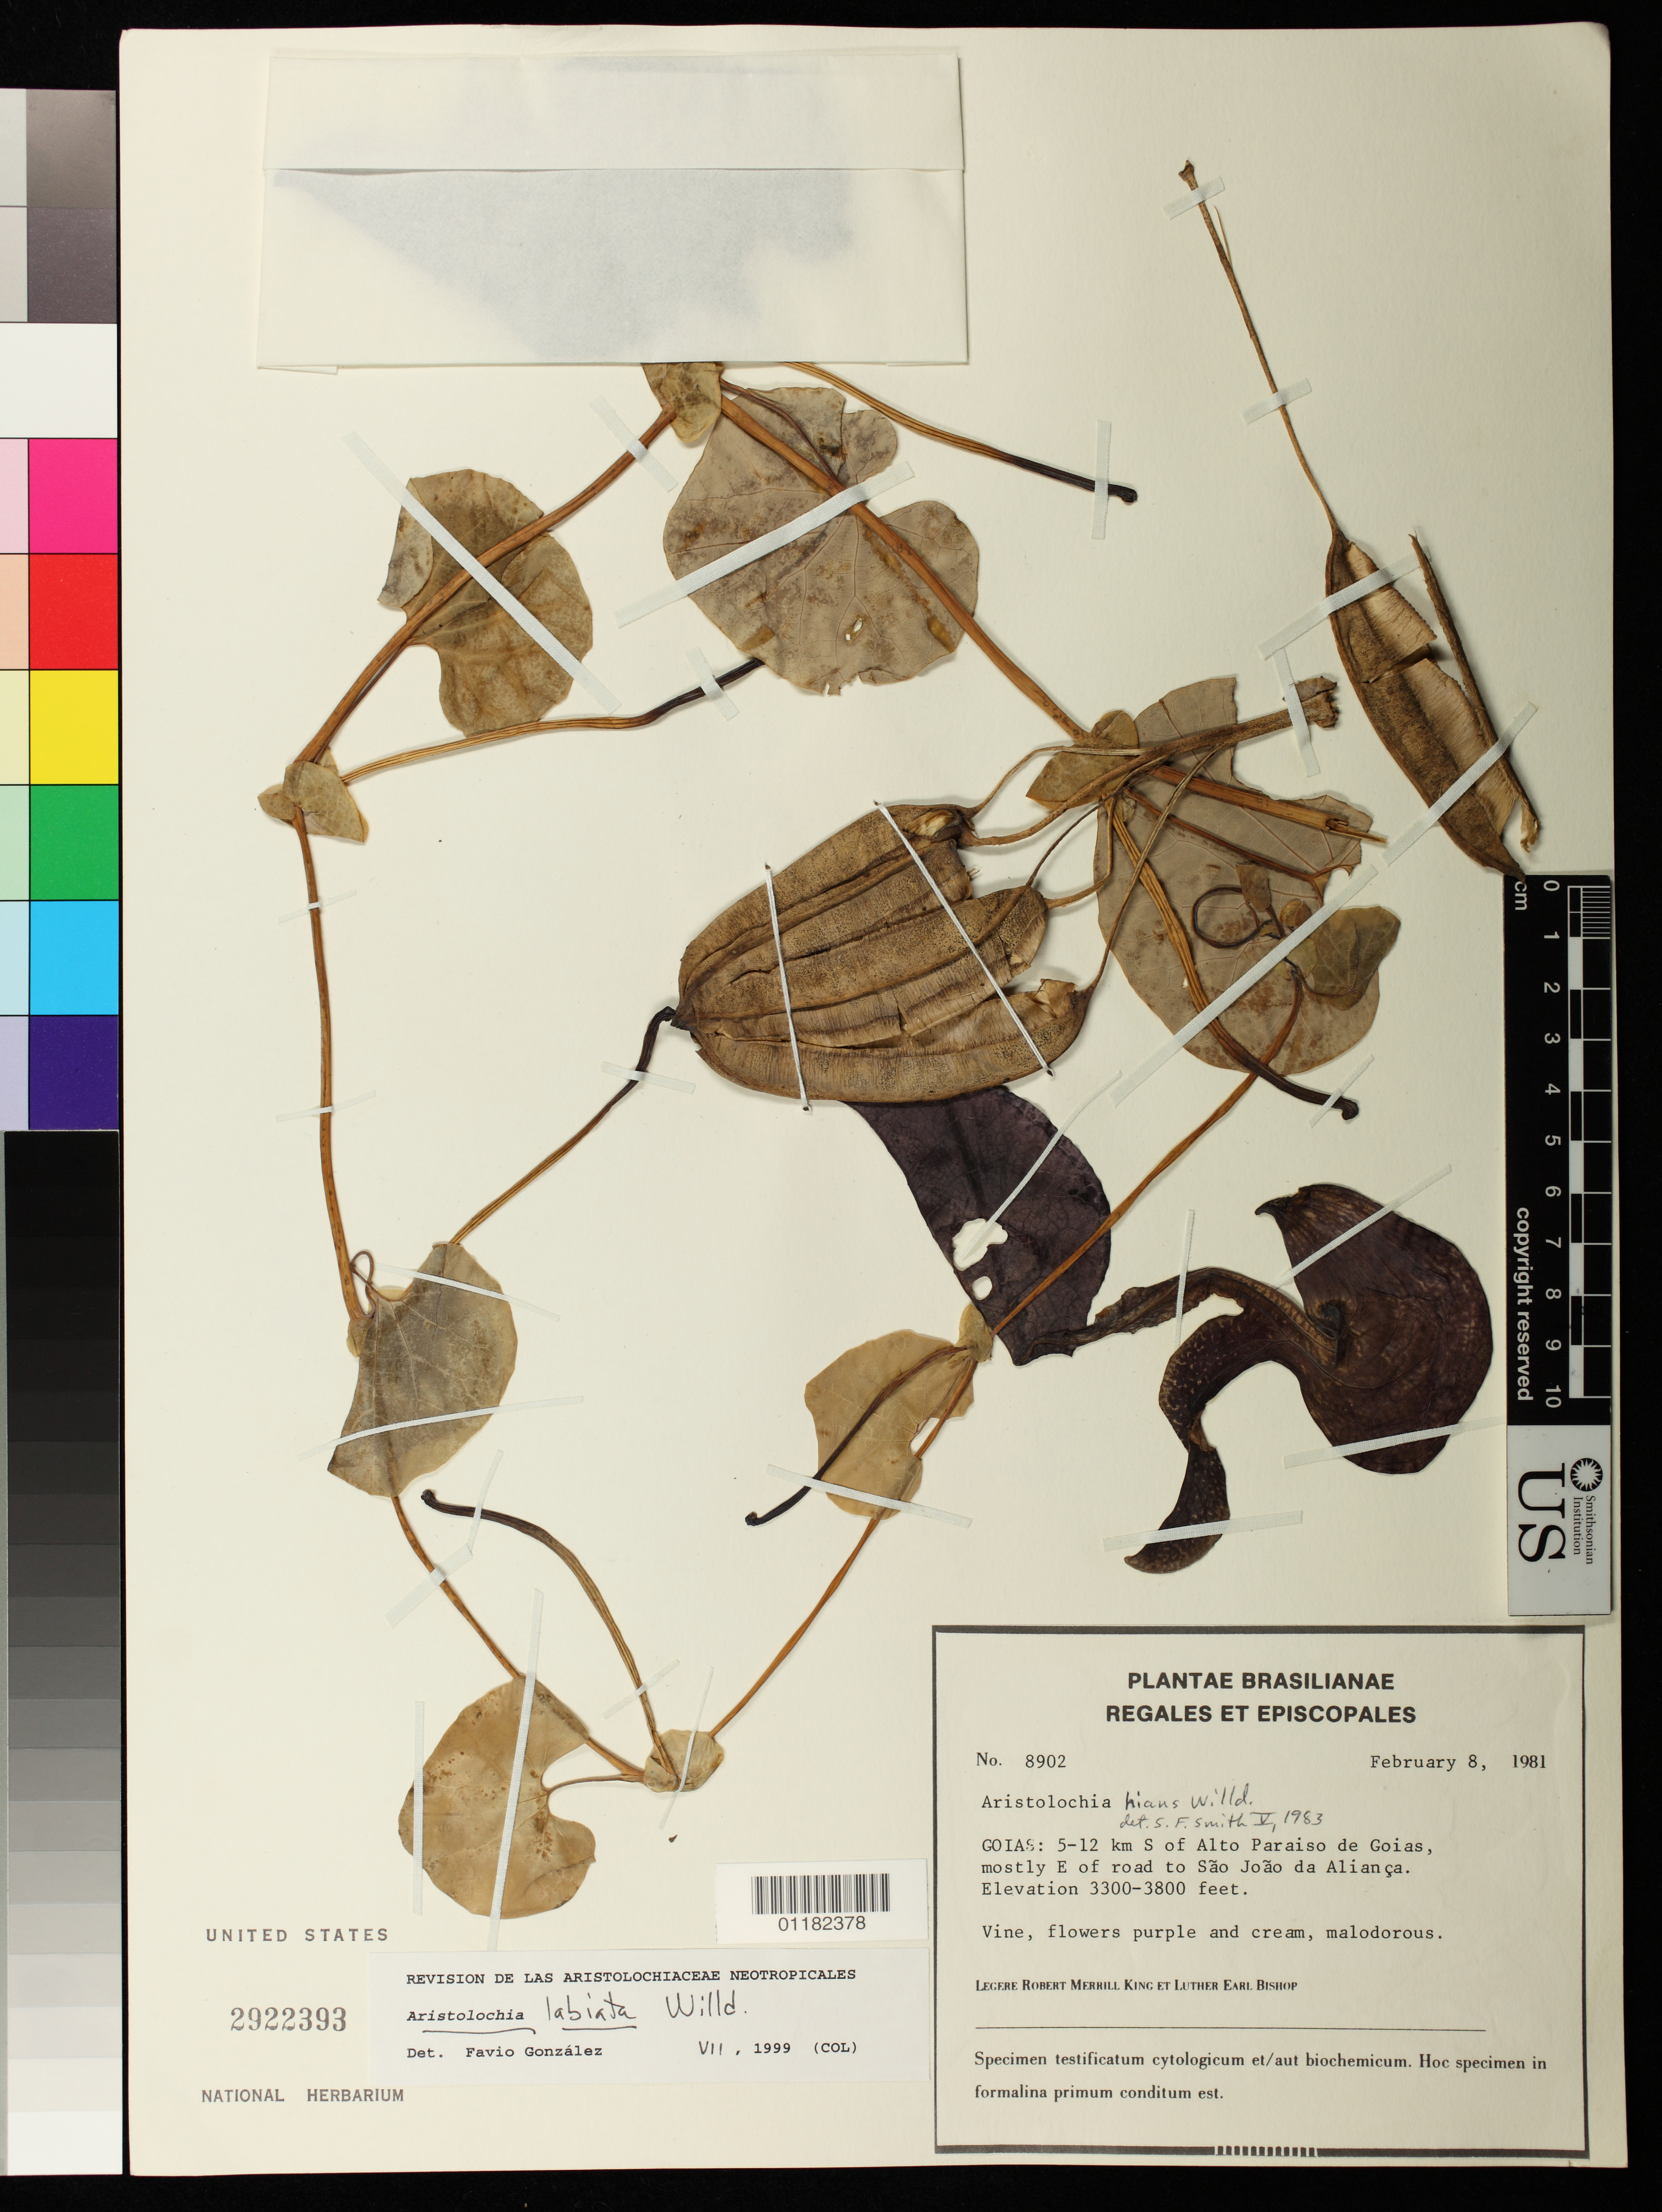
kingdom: Plantae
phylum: Tracheophyta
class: Magnoliopsida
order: Piperales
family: Aristolochiaceae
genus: Aristolochia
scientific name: Aristolochia labiata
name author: Willd.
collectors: R. M. King & L. E. Bishop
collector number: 8902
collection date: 1981-02-08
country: Brazil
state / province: Goiás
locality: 5-12 km S of Alto Paraiso de Goias, mostly E of road to São João da Aliança.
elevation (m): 1006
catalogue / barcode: US 2922393